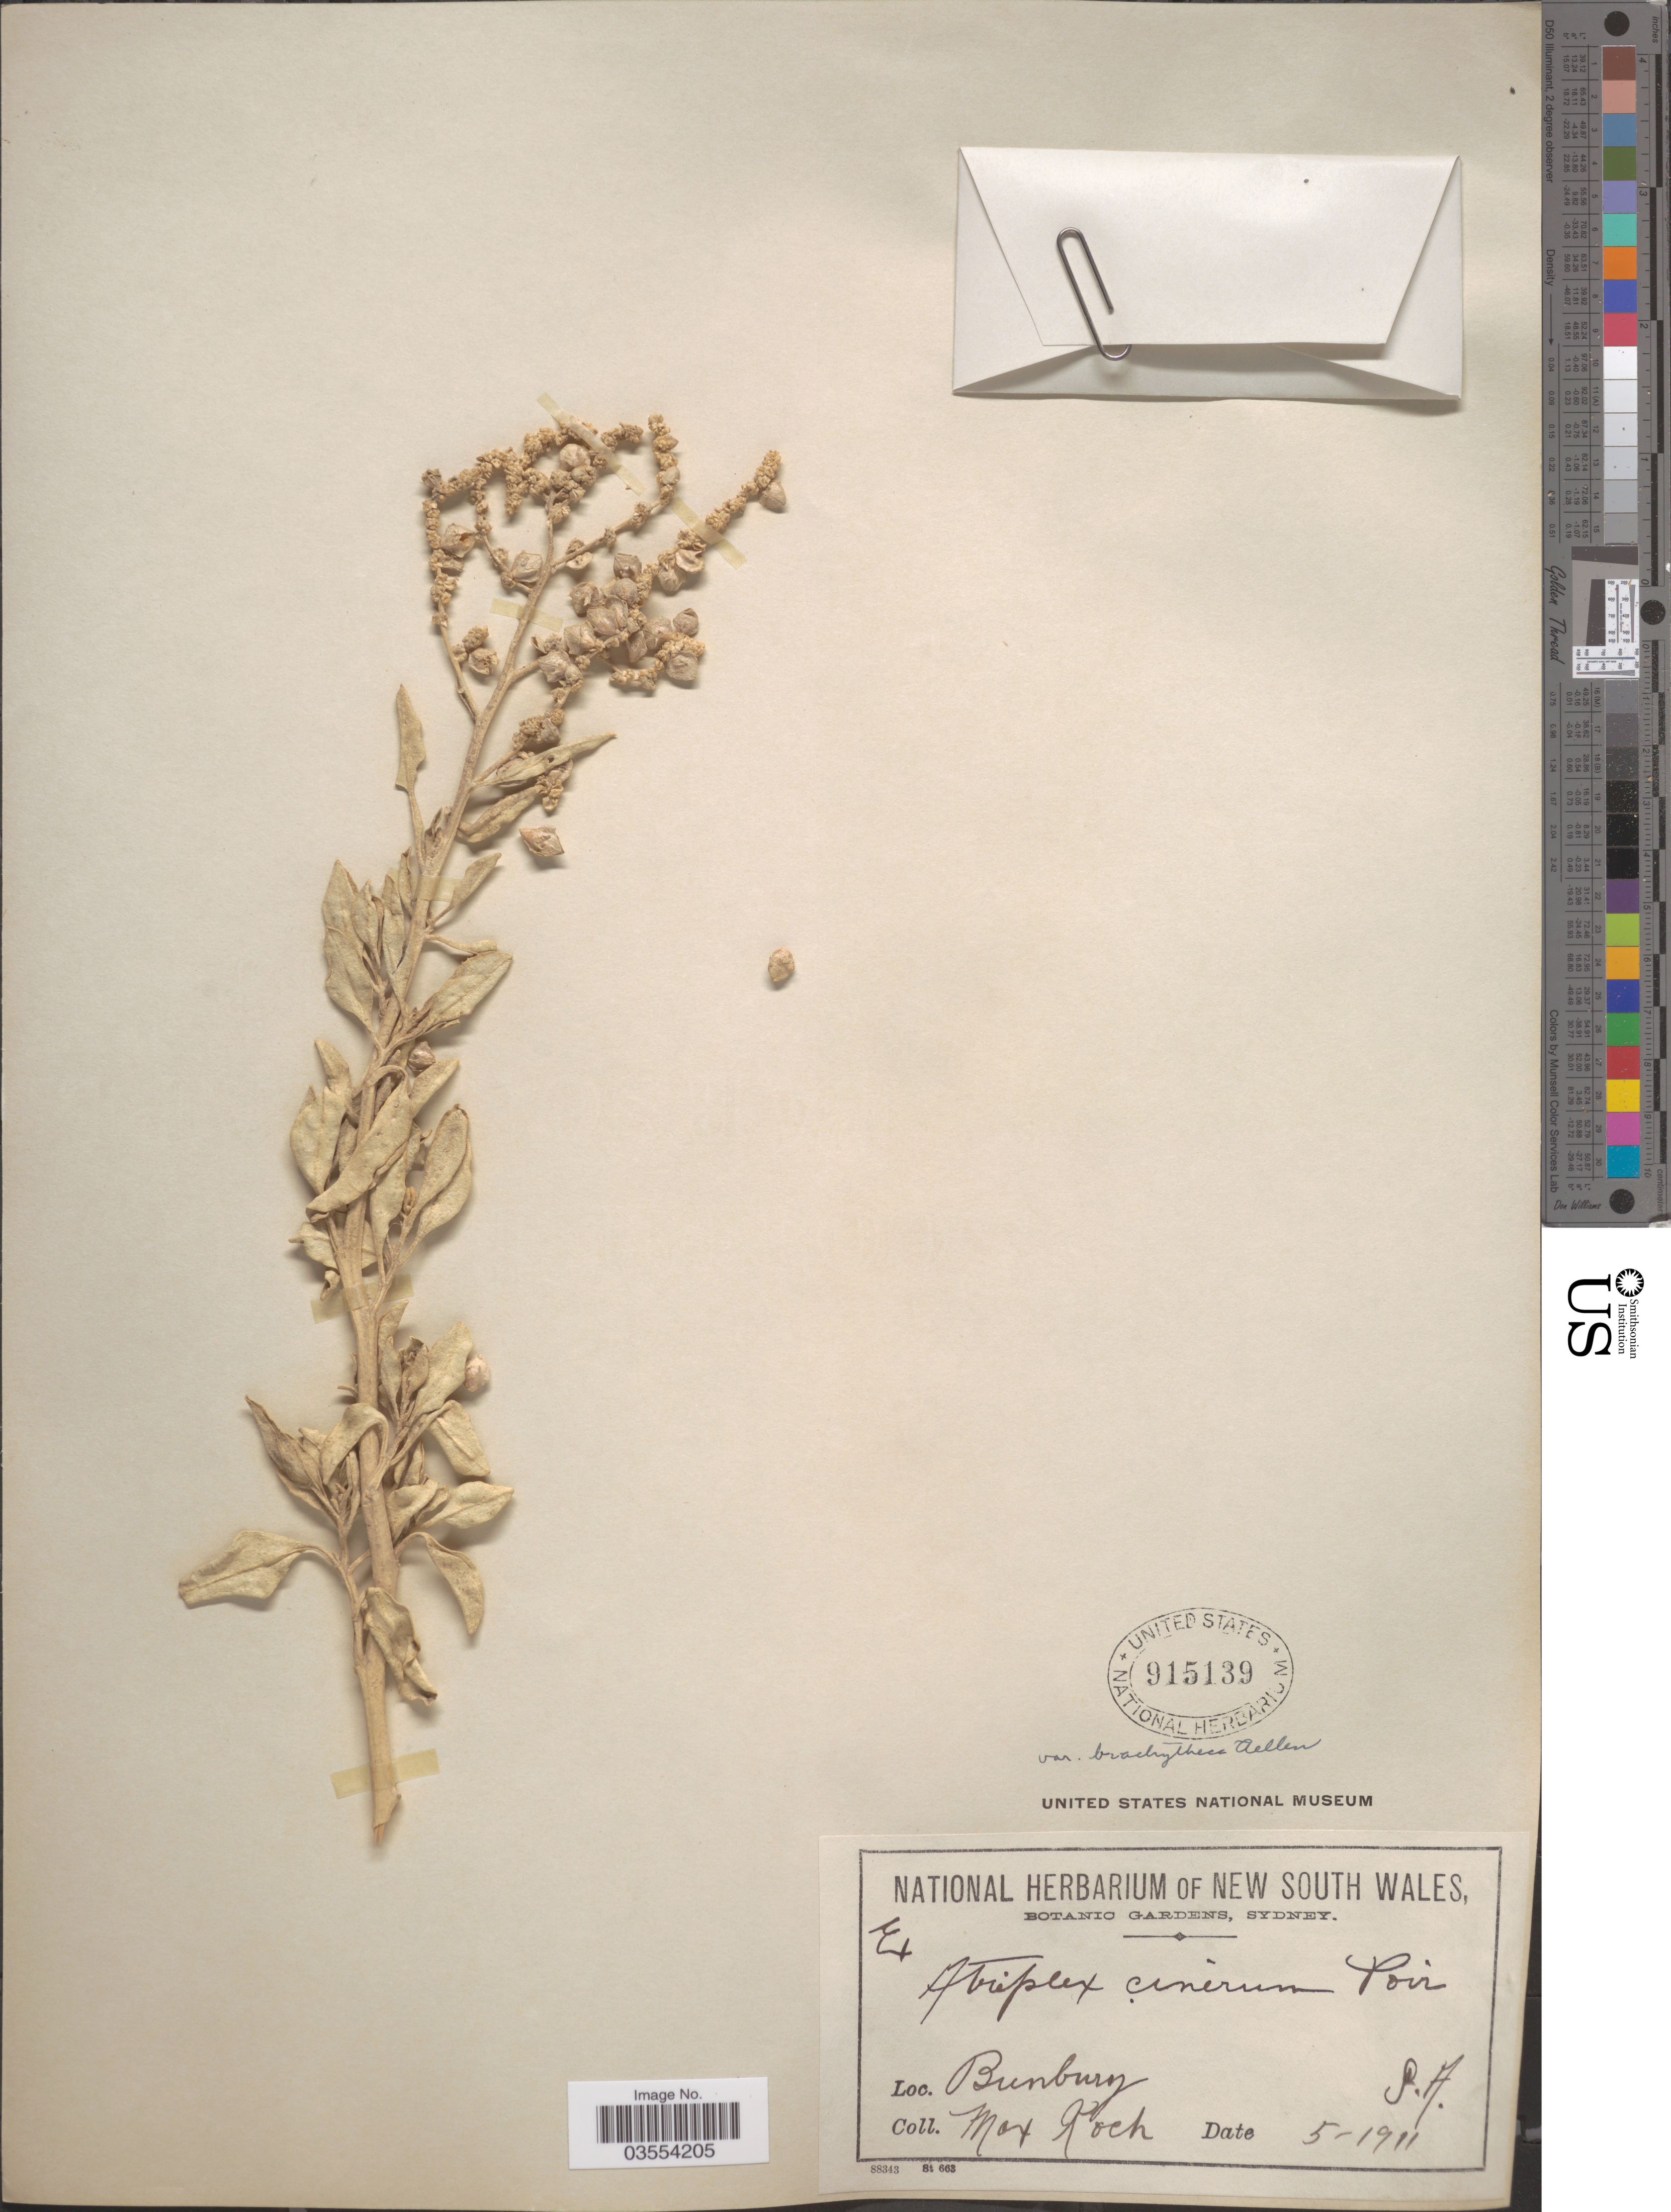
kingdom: Plantae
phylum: Tracheophyta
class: Magnoliopsida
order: Caryophyllales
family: Amaranthaceae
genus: Atriplex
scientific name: Atriplex cinerea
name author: Poir.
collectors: M. Koch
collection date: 1911-05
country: Australia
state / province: South Australia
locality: Bunbury.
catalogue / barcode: US 915139